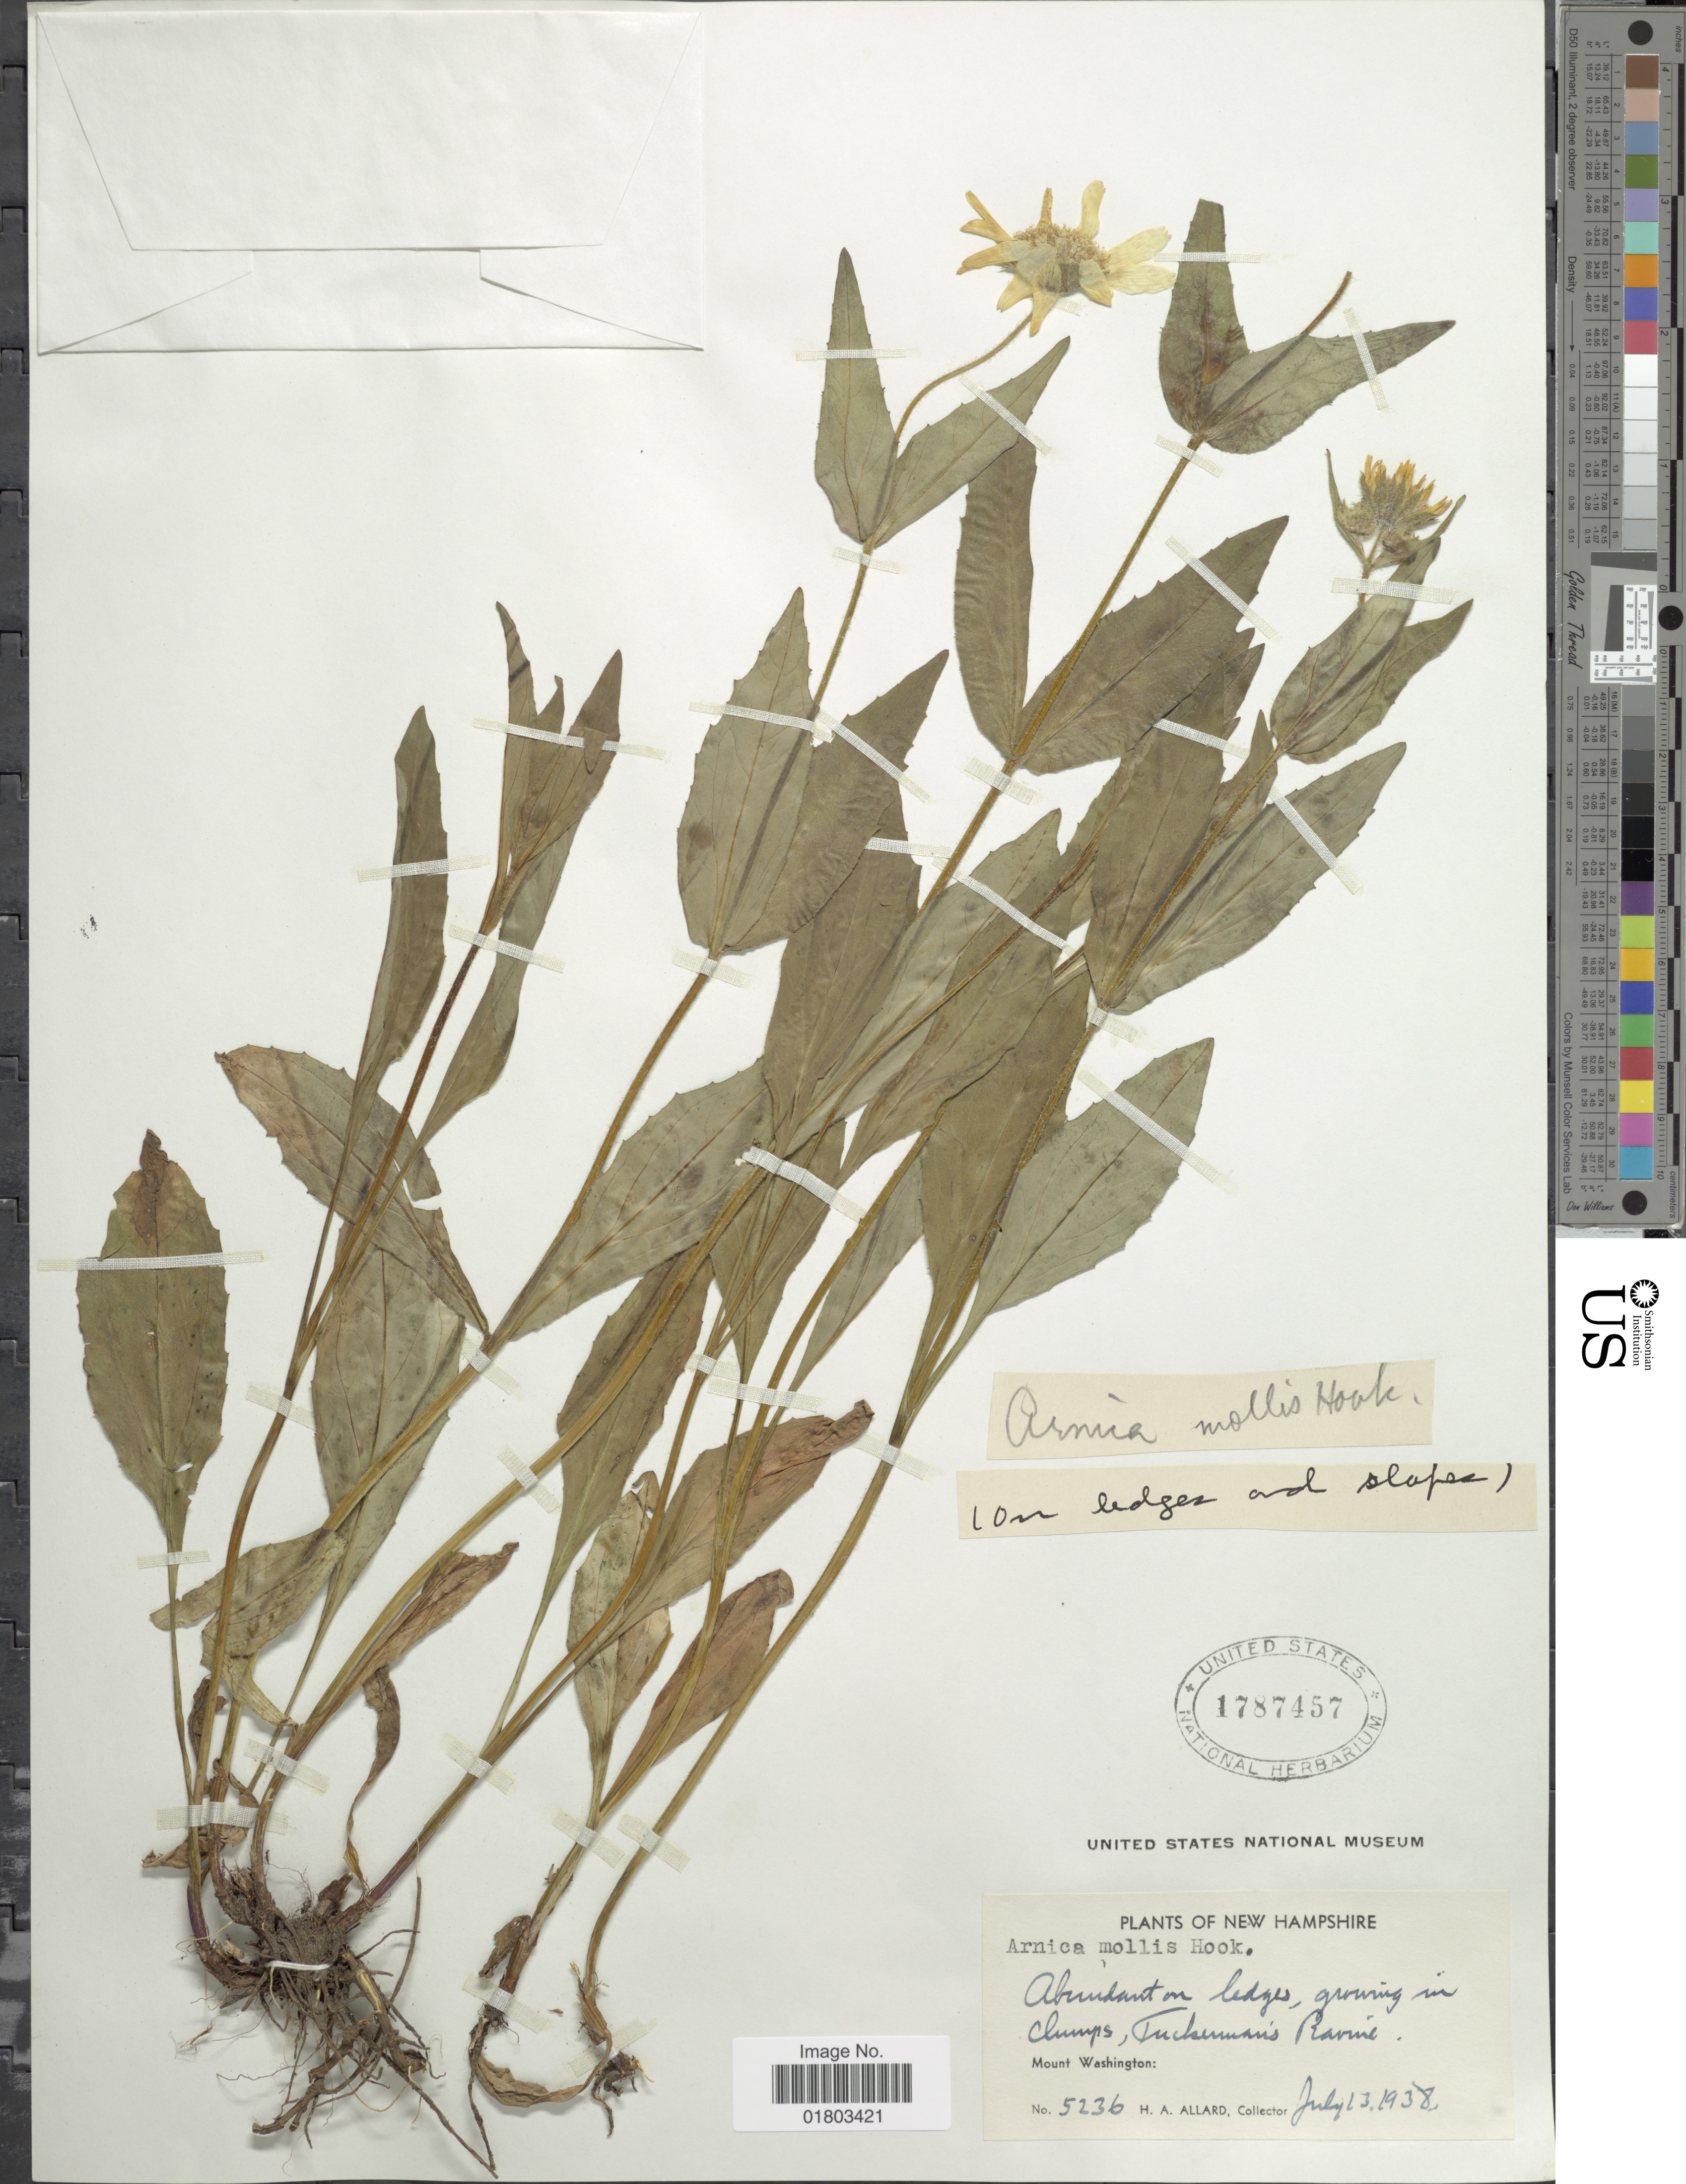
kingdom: Plantae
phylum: Tracheophyta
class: Magnoliopsida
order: Asterales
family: Asteraceae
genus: Arnica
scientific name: Arnica lanceolata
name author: Nutt.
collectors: H. A. Allard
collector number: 5236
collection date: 1938-07-13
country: United States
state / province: New Hampshire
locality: Abundant on ledges, growing in clump, Tuckerman's Ravine, Mount Washington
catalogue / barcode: US 1787457